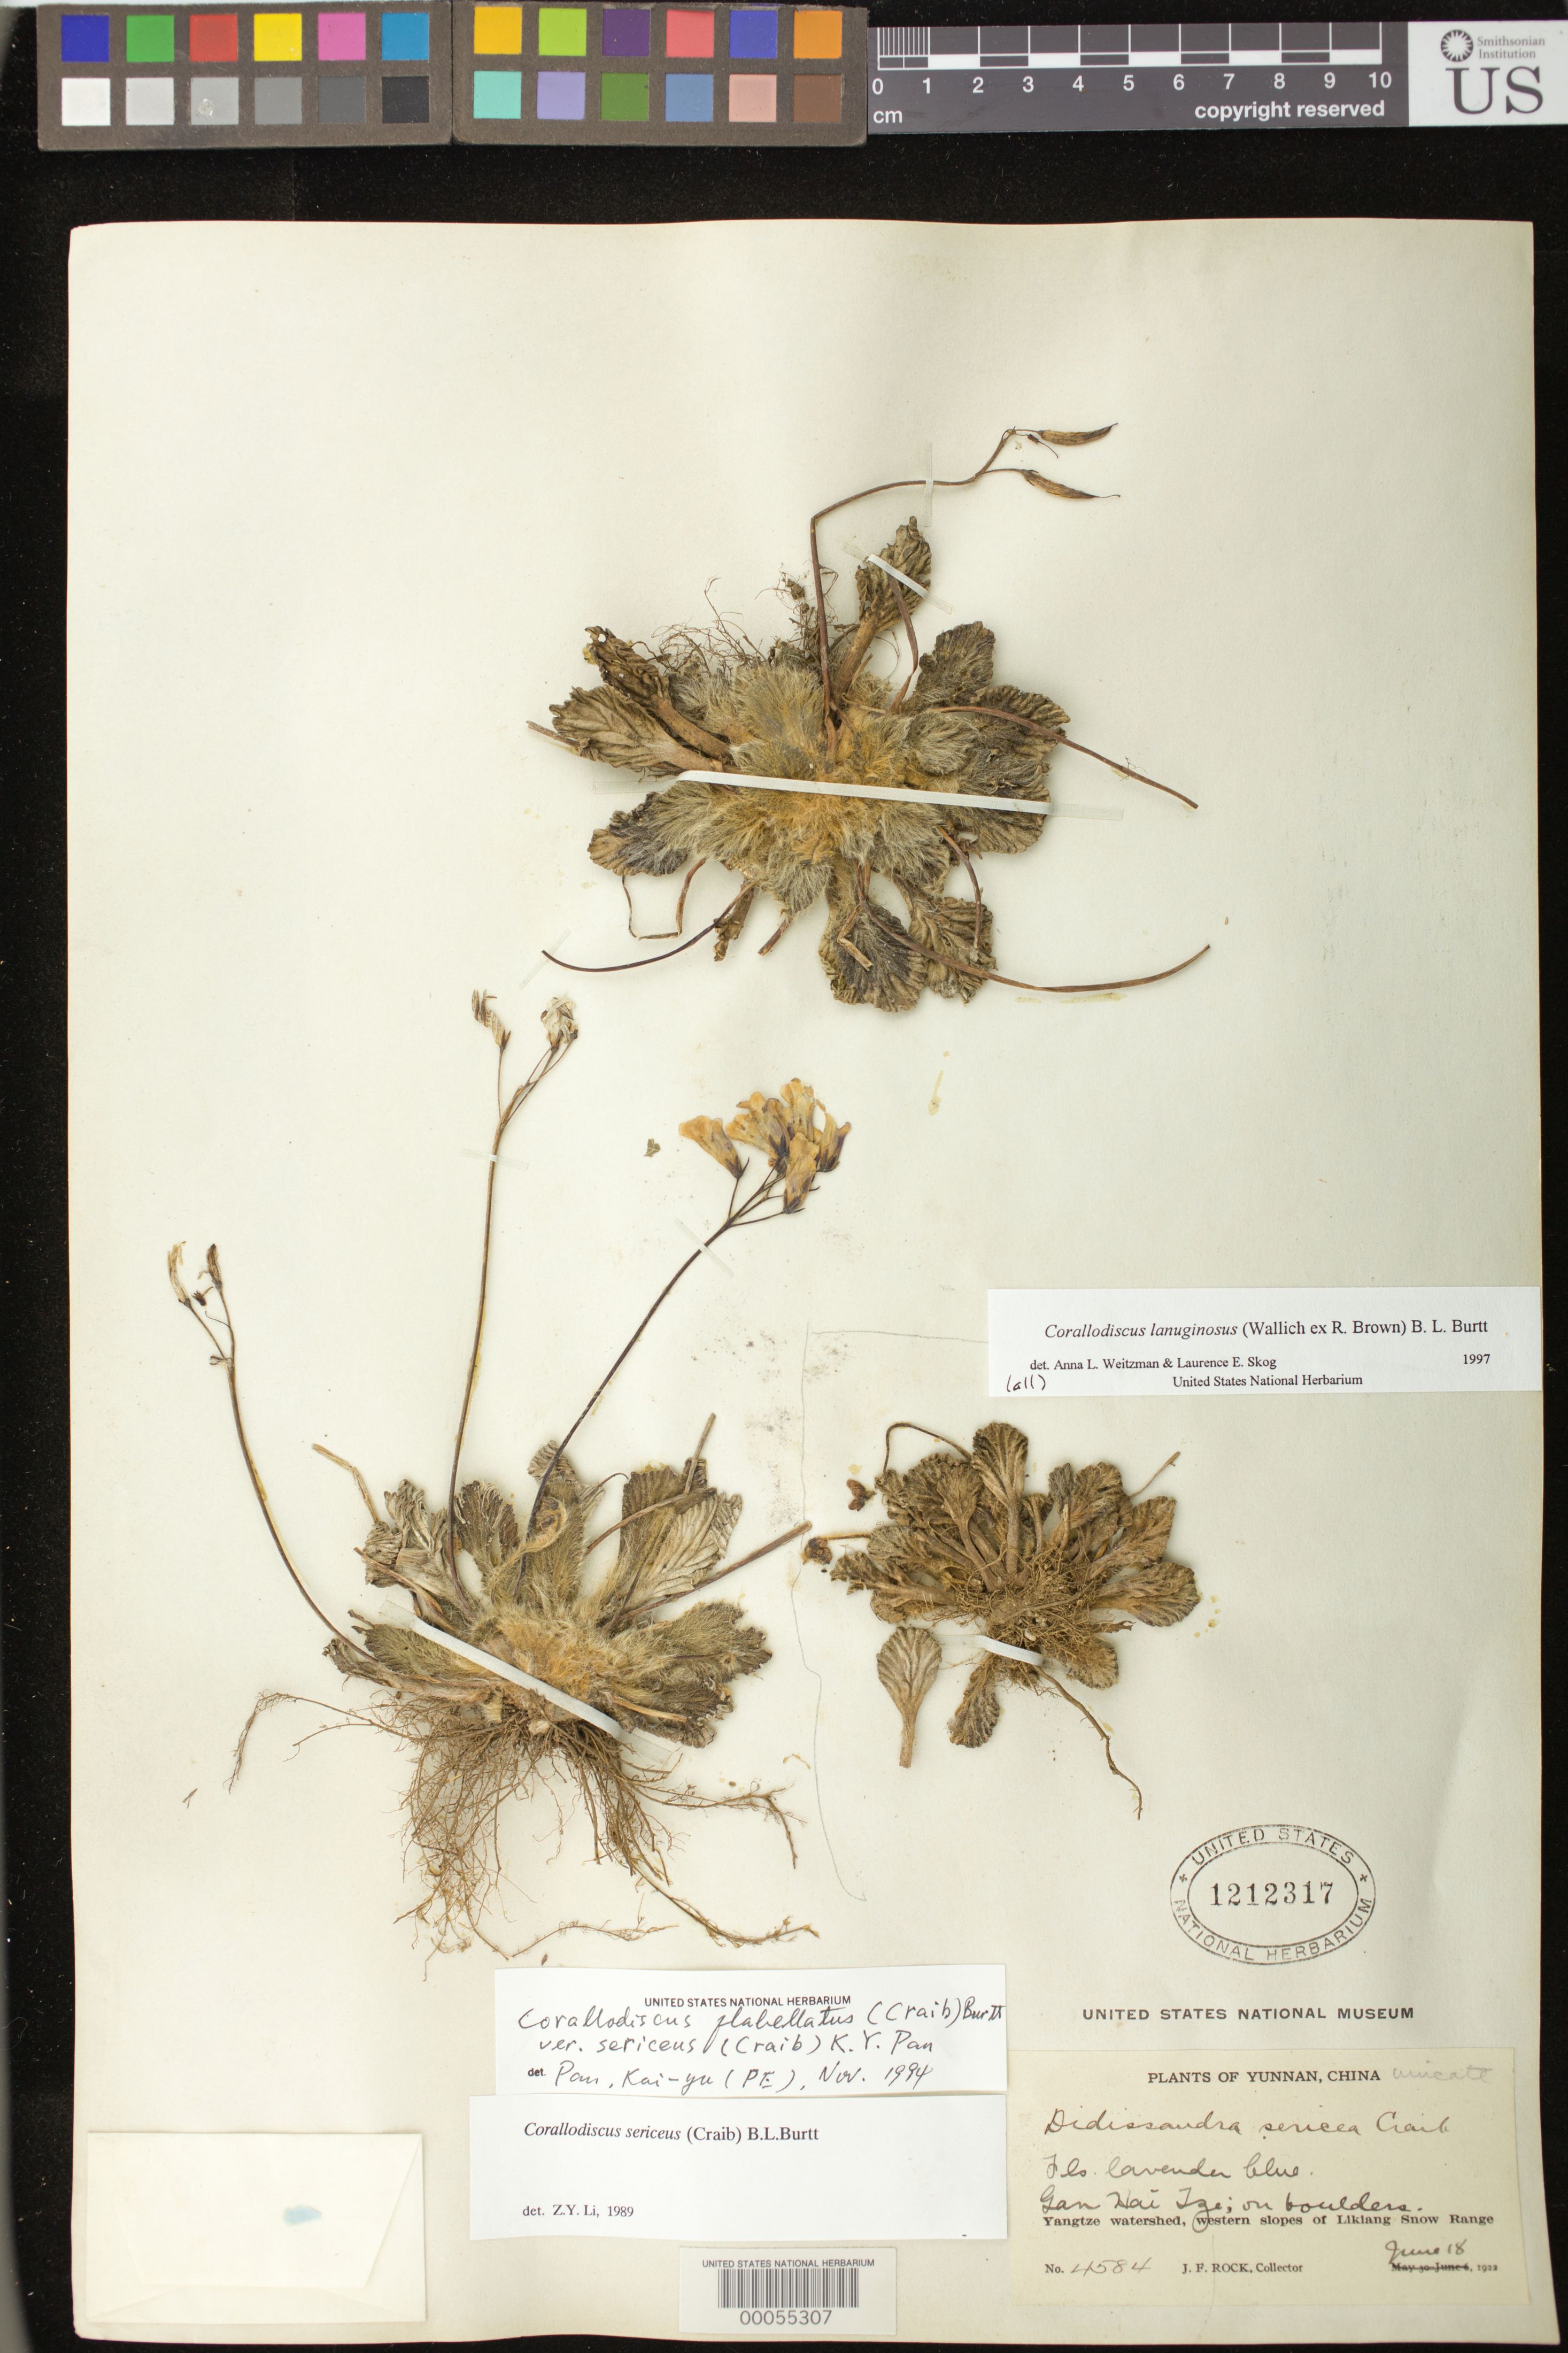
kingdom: Plantae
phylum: Tracheophyta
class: Magnoliopsida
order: Lamiales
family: Gesneriaceae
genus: Corallodiscus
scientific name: Corallodiscus sericeus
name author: (Craib) B.L. Burtt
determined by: Li, Z. Y.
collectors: J. F. Rock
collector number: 4584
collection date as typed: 18 Jun 1922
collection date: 1922-06-18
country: China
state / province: Yunnan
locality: Likiang dist., Yangtze watershed, western slopes of likiang snow range, gan hai tze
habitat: On boulders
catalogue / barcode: US 1212317